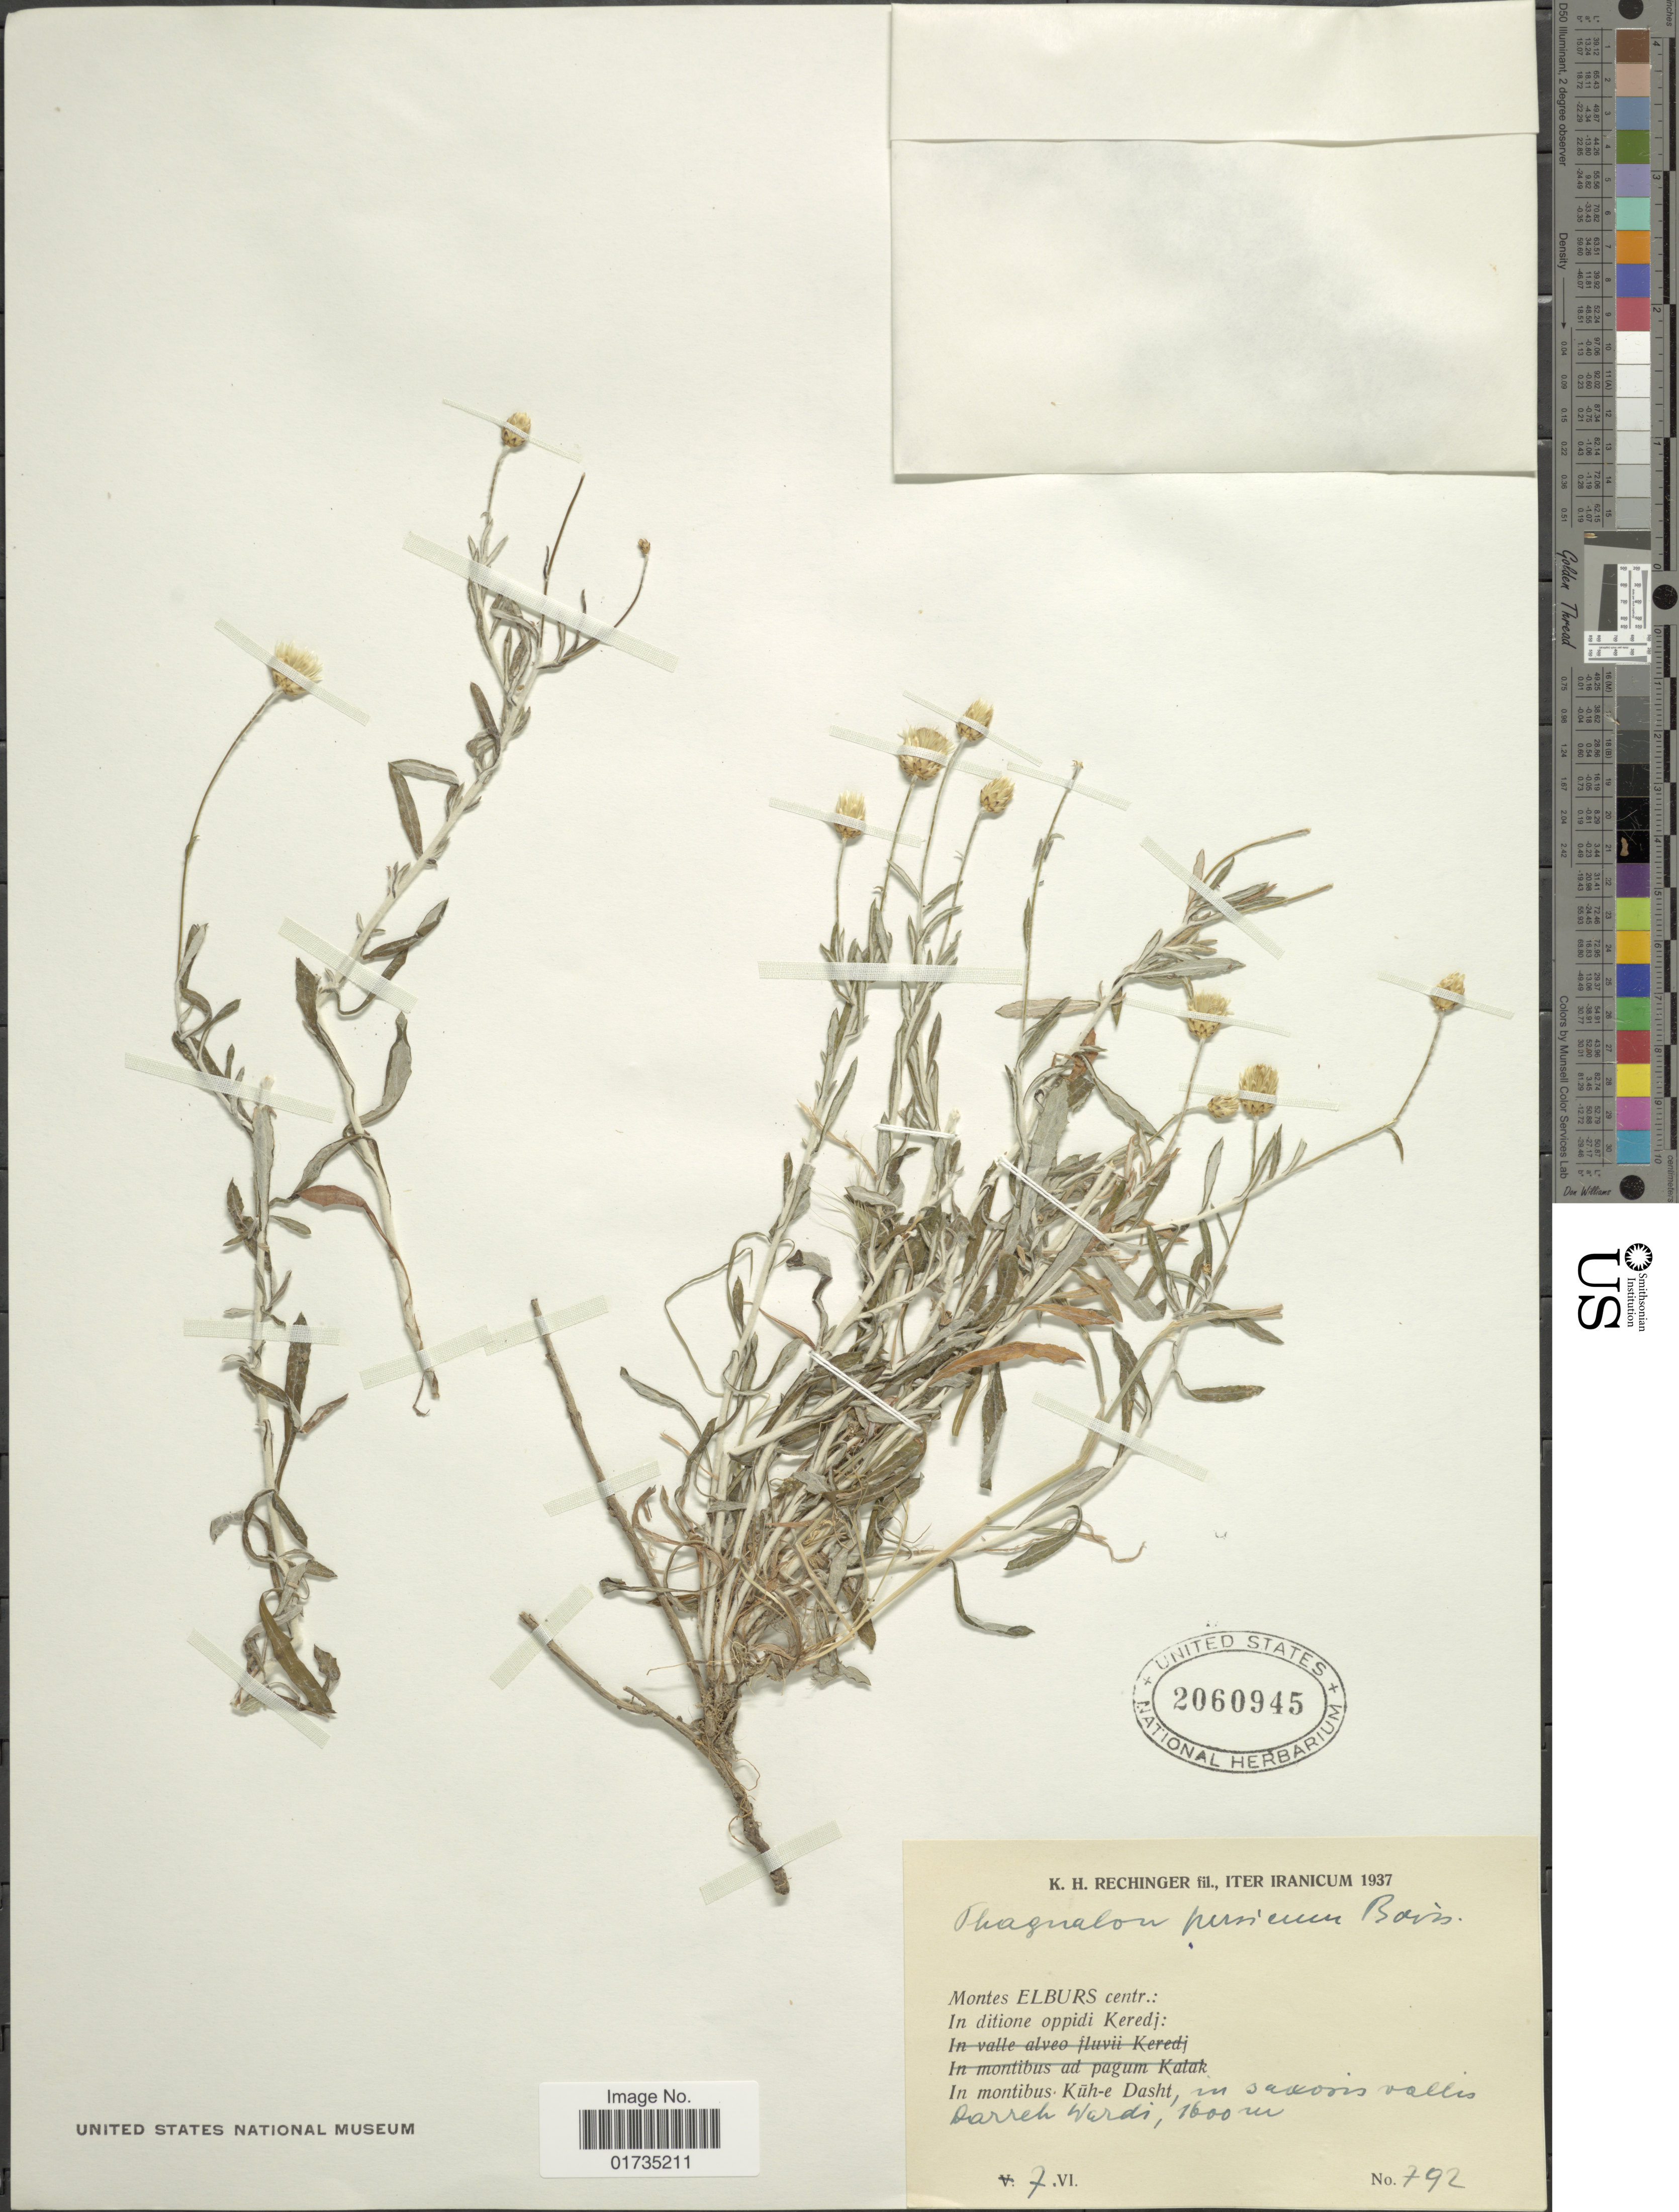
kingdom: Plantae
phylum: Tracheophyta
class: Magnoliopsida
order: Asterales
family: Asteraceae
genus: Phagnalon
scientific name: Phagnalon persicum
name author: Boiss.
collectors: K. H. Rechinger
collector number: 792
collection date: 1937-06-07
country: Iran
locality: Iter Iranicum. Montes Elburs centr.: In ditione oppidi Keredj: In montibus Kuh-e Dasht,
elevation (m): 1600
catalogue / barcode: US 2060945